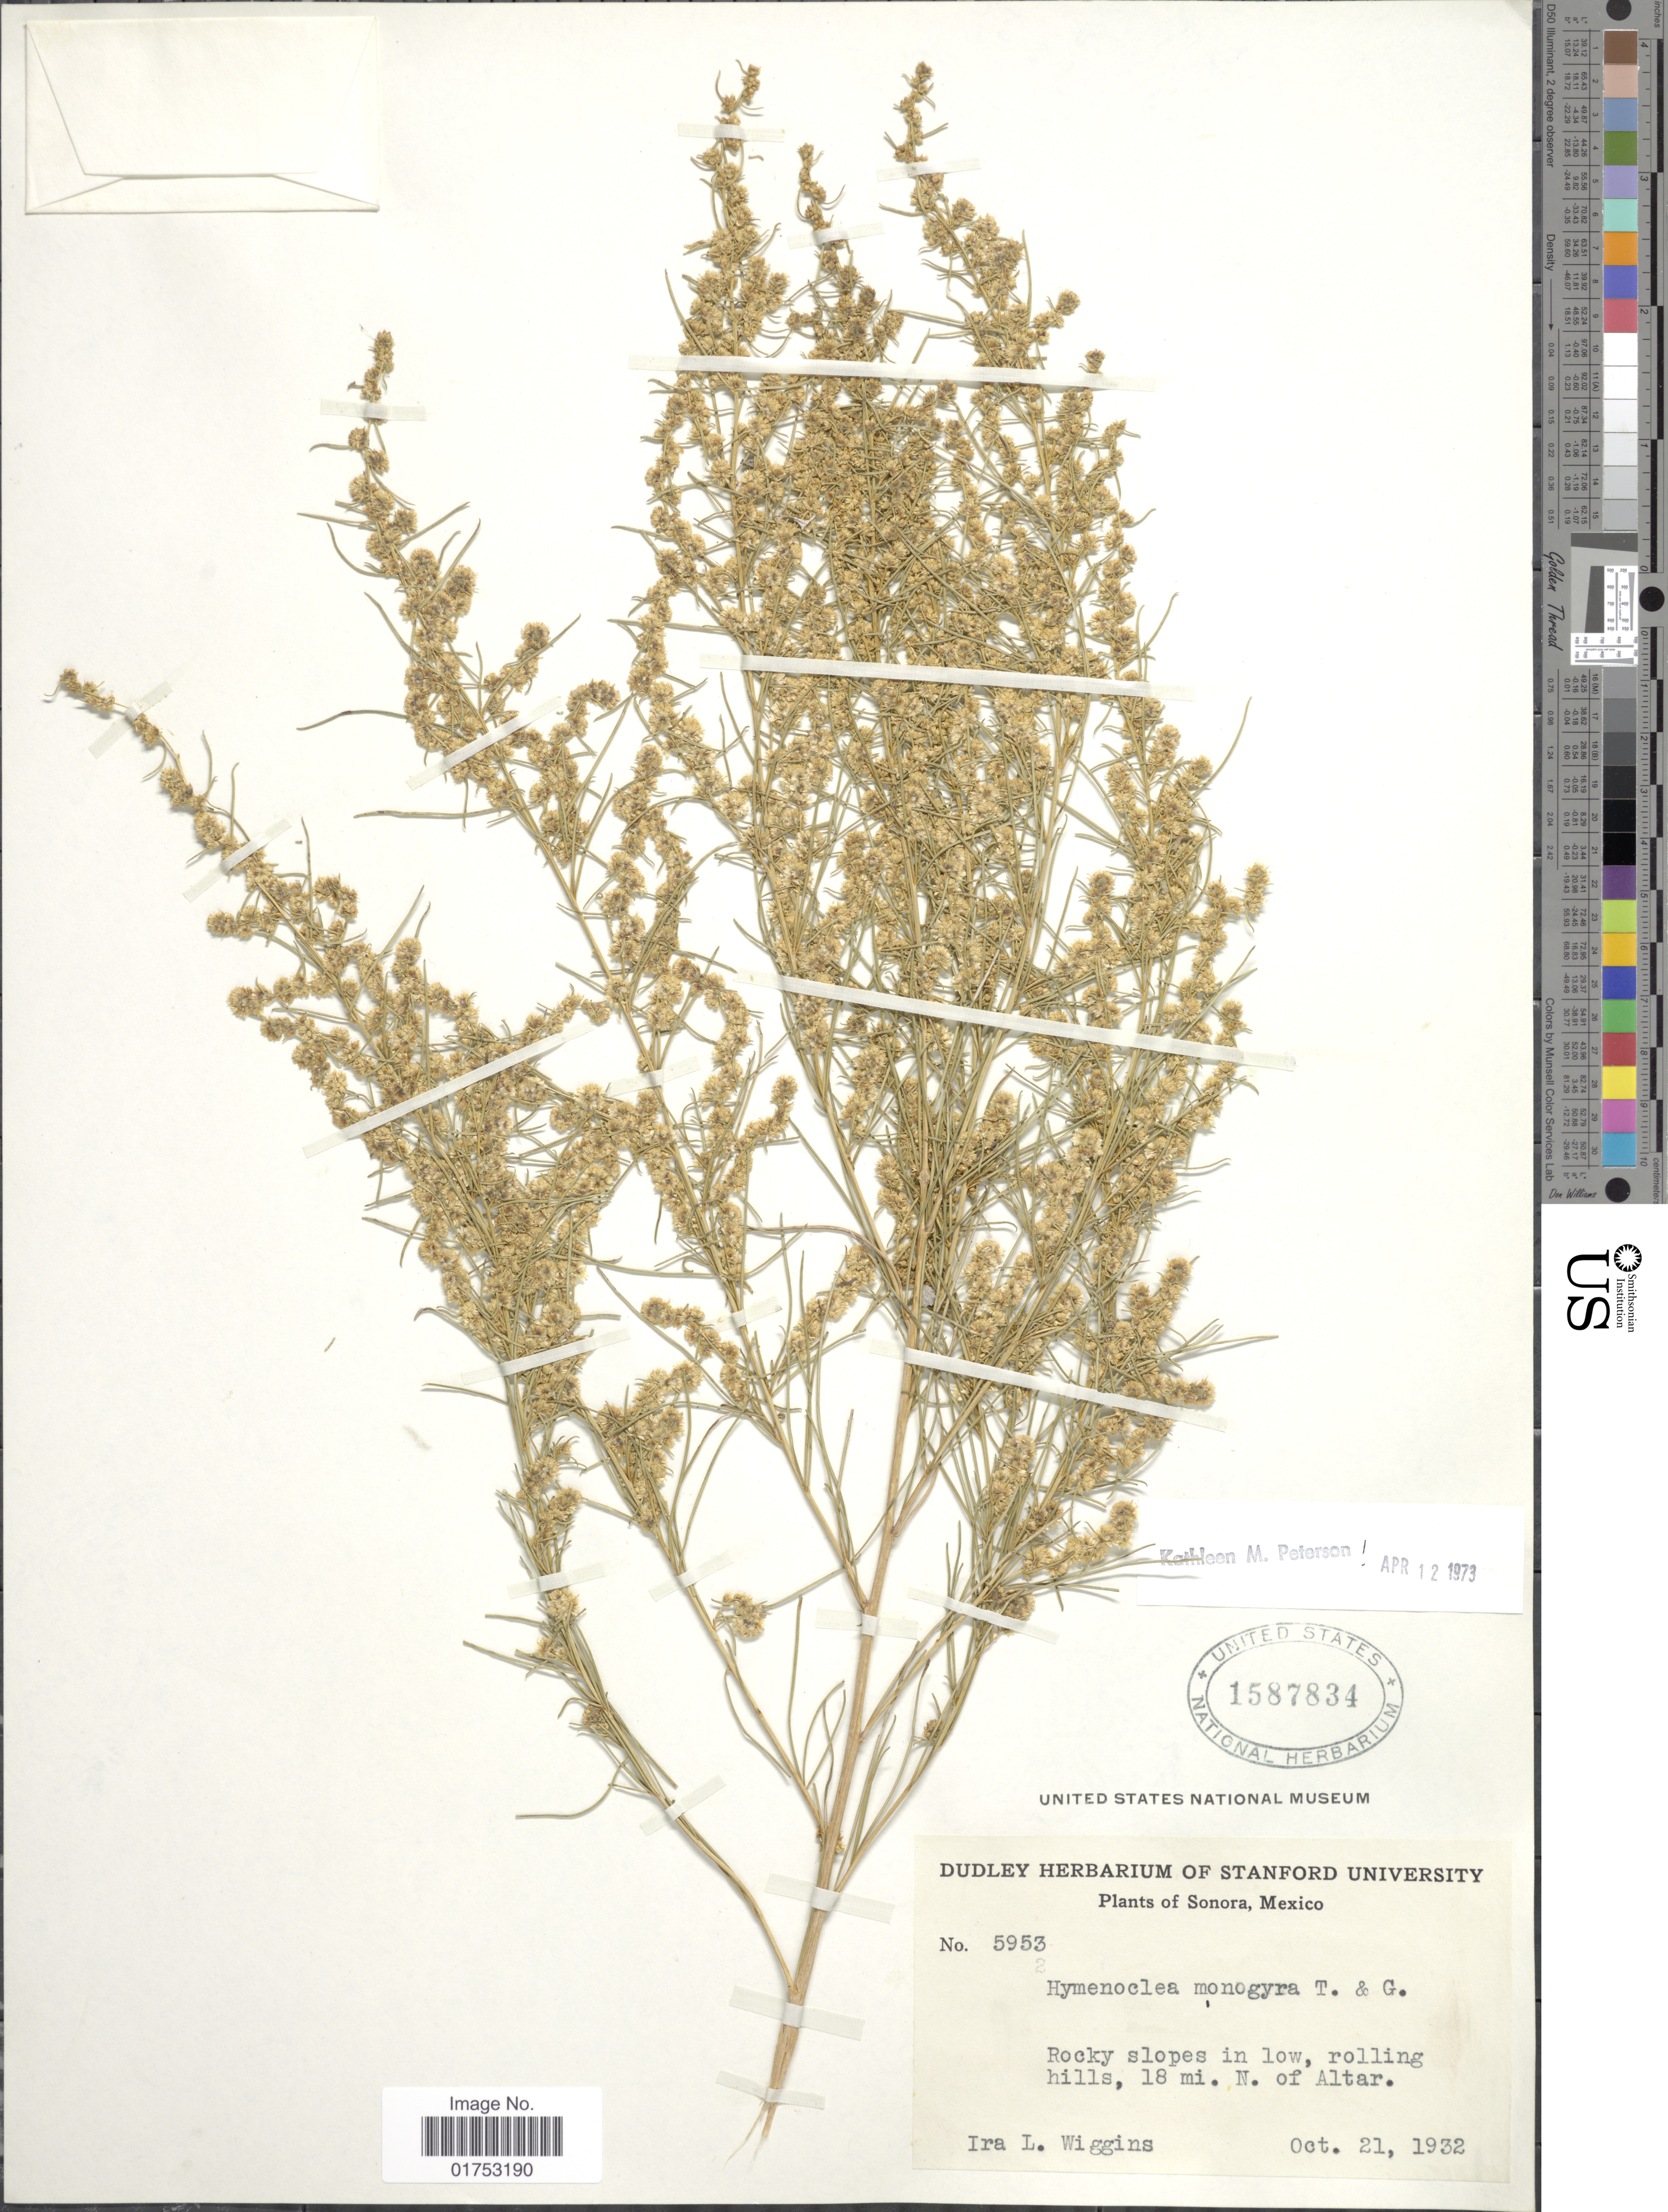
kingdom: Plantae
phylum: Tracheophyta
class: Magnoliopsida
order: Asterales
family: Asteraceae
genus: Hymenoclea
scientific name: Hymenoclea monogyra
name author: Torr. & A. Gray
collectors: I. L. Wiggins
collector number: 5953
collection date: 1932-10-21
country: Mexico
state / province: Sonora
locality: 18 mi N of Altar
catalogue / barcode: US 1587834